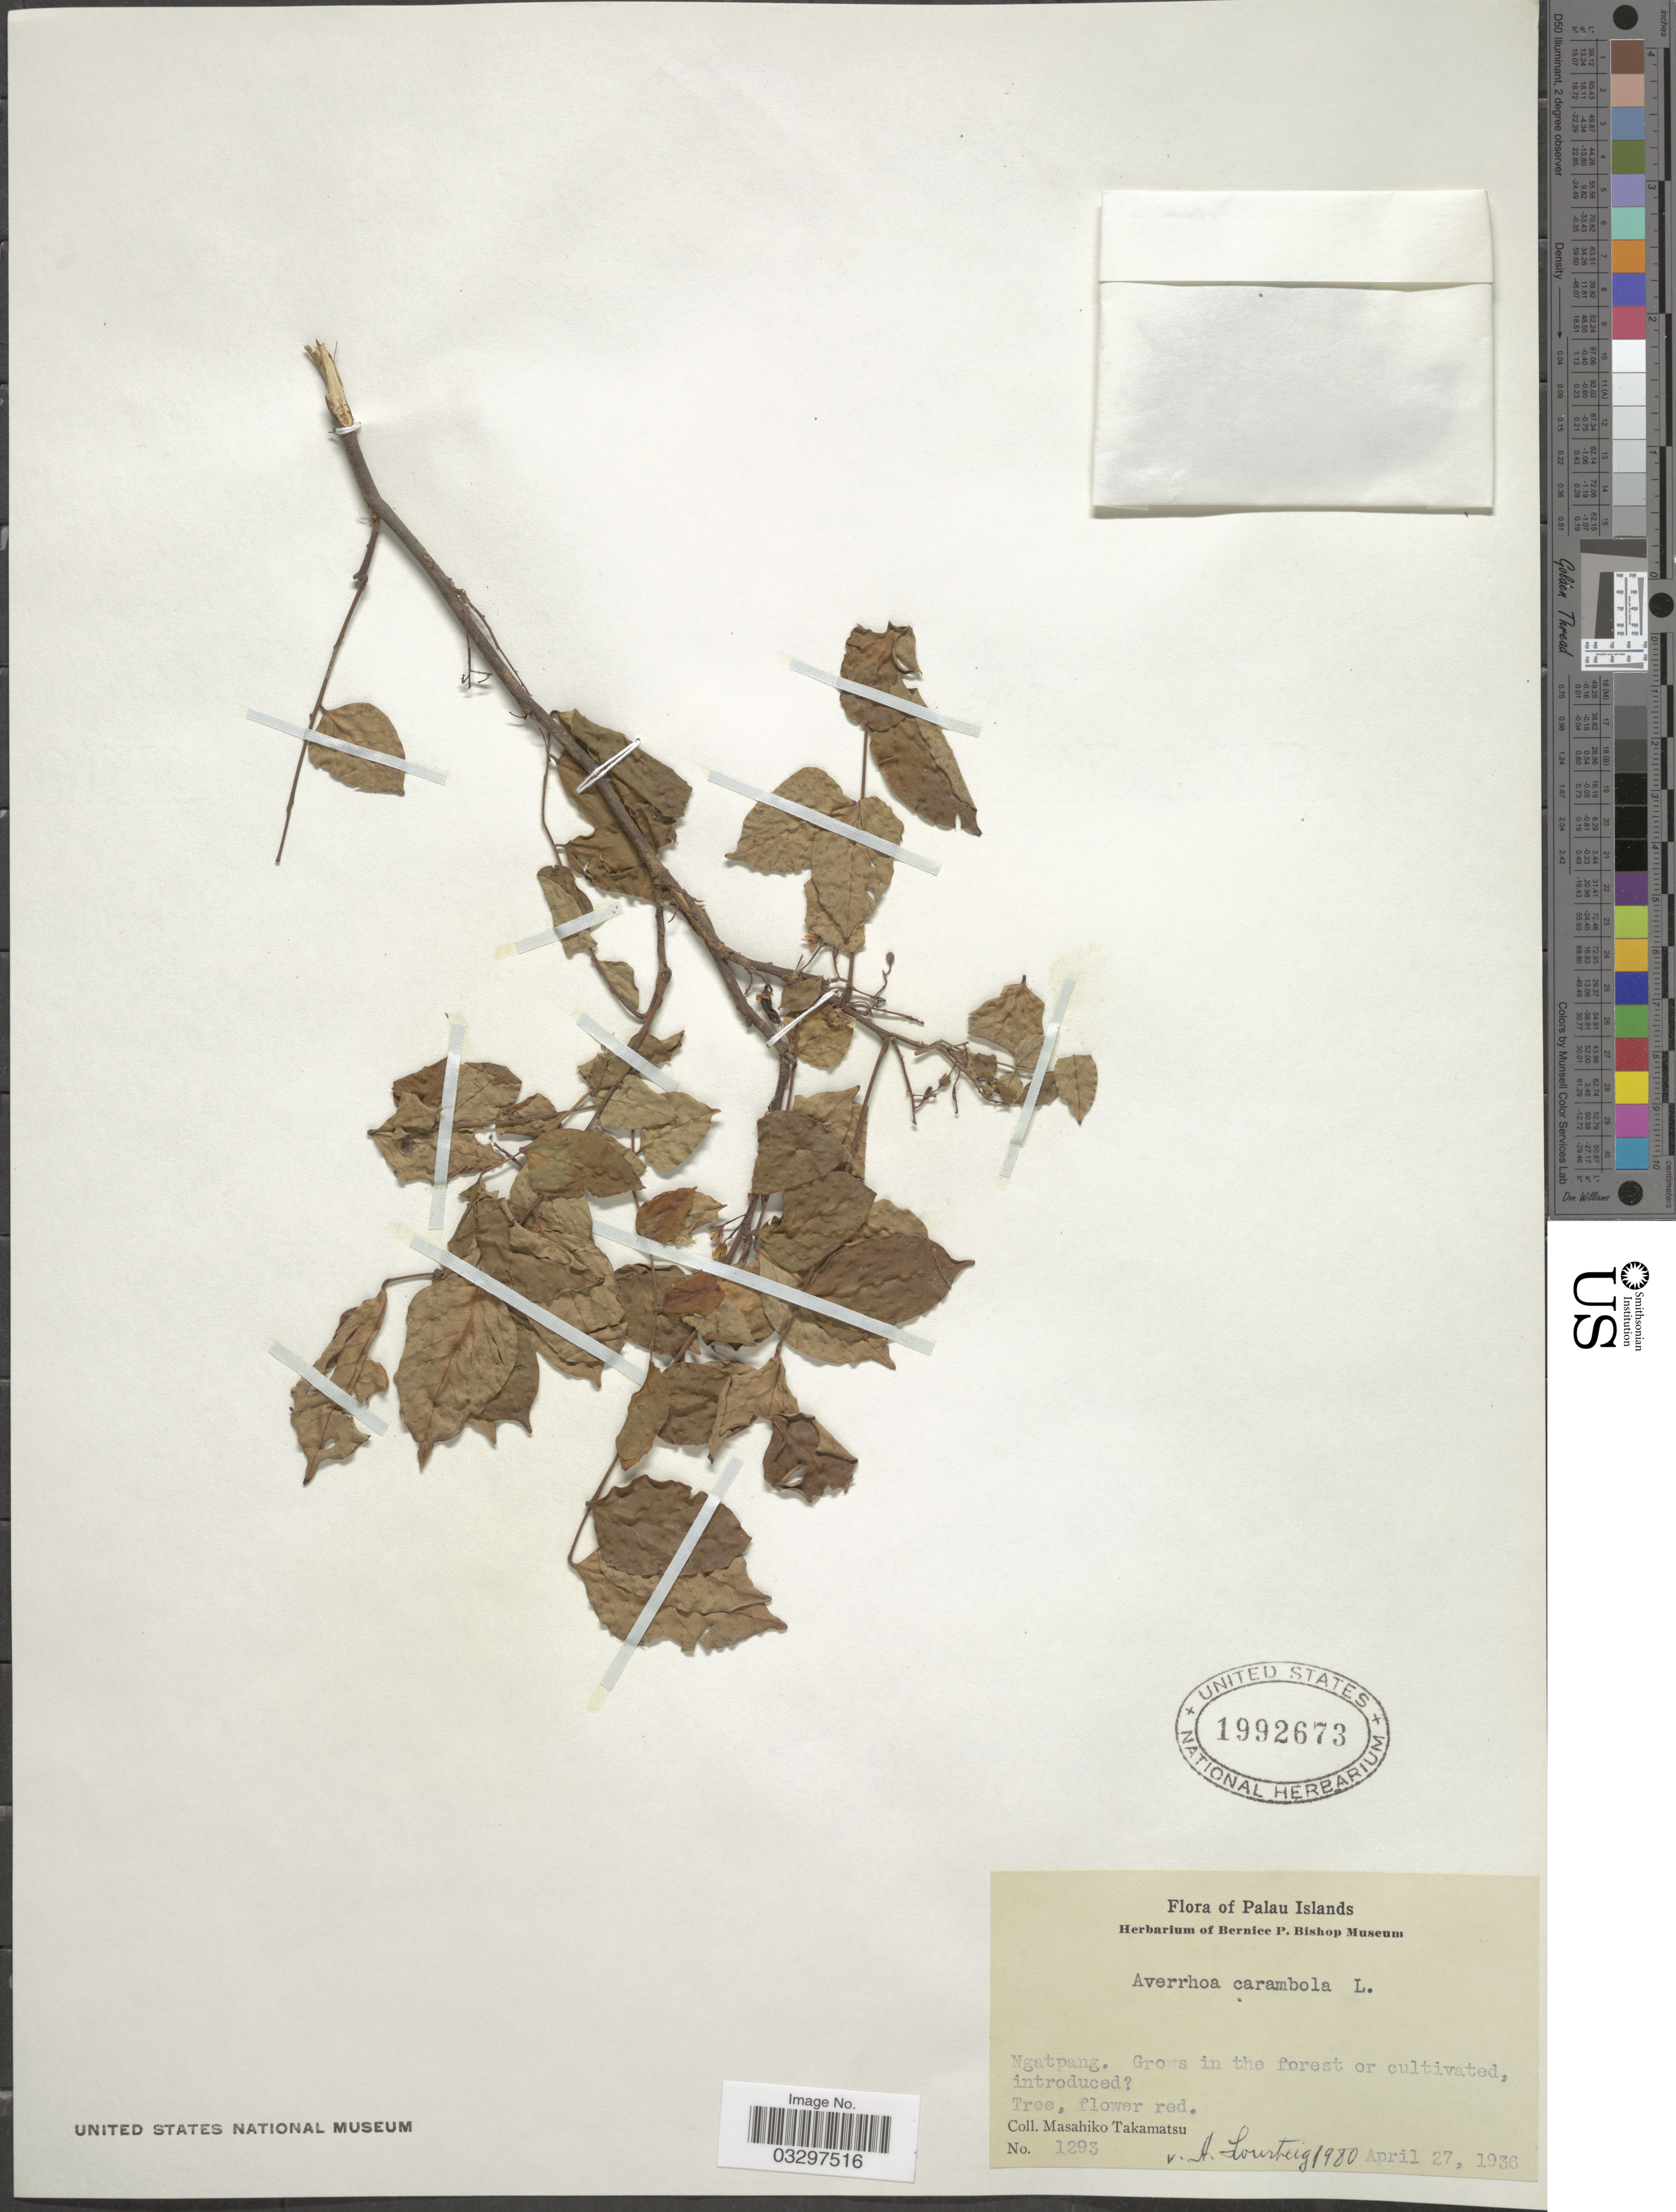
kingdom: Plantae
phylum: Tracheophyta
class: Magnoliopsida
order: Oxalidales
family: Oxalidaceae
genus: Averrhoa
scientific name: Averrhoa carambola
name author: L.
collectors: M. Takamatsu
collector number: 1293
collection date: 1936-04-27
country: Palau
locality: Palau Islands. Ngatpang.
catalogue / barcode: US 1992673